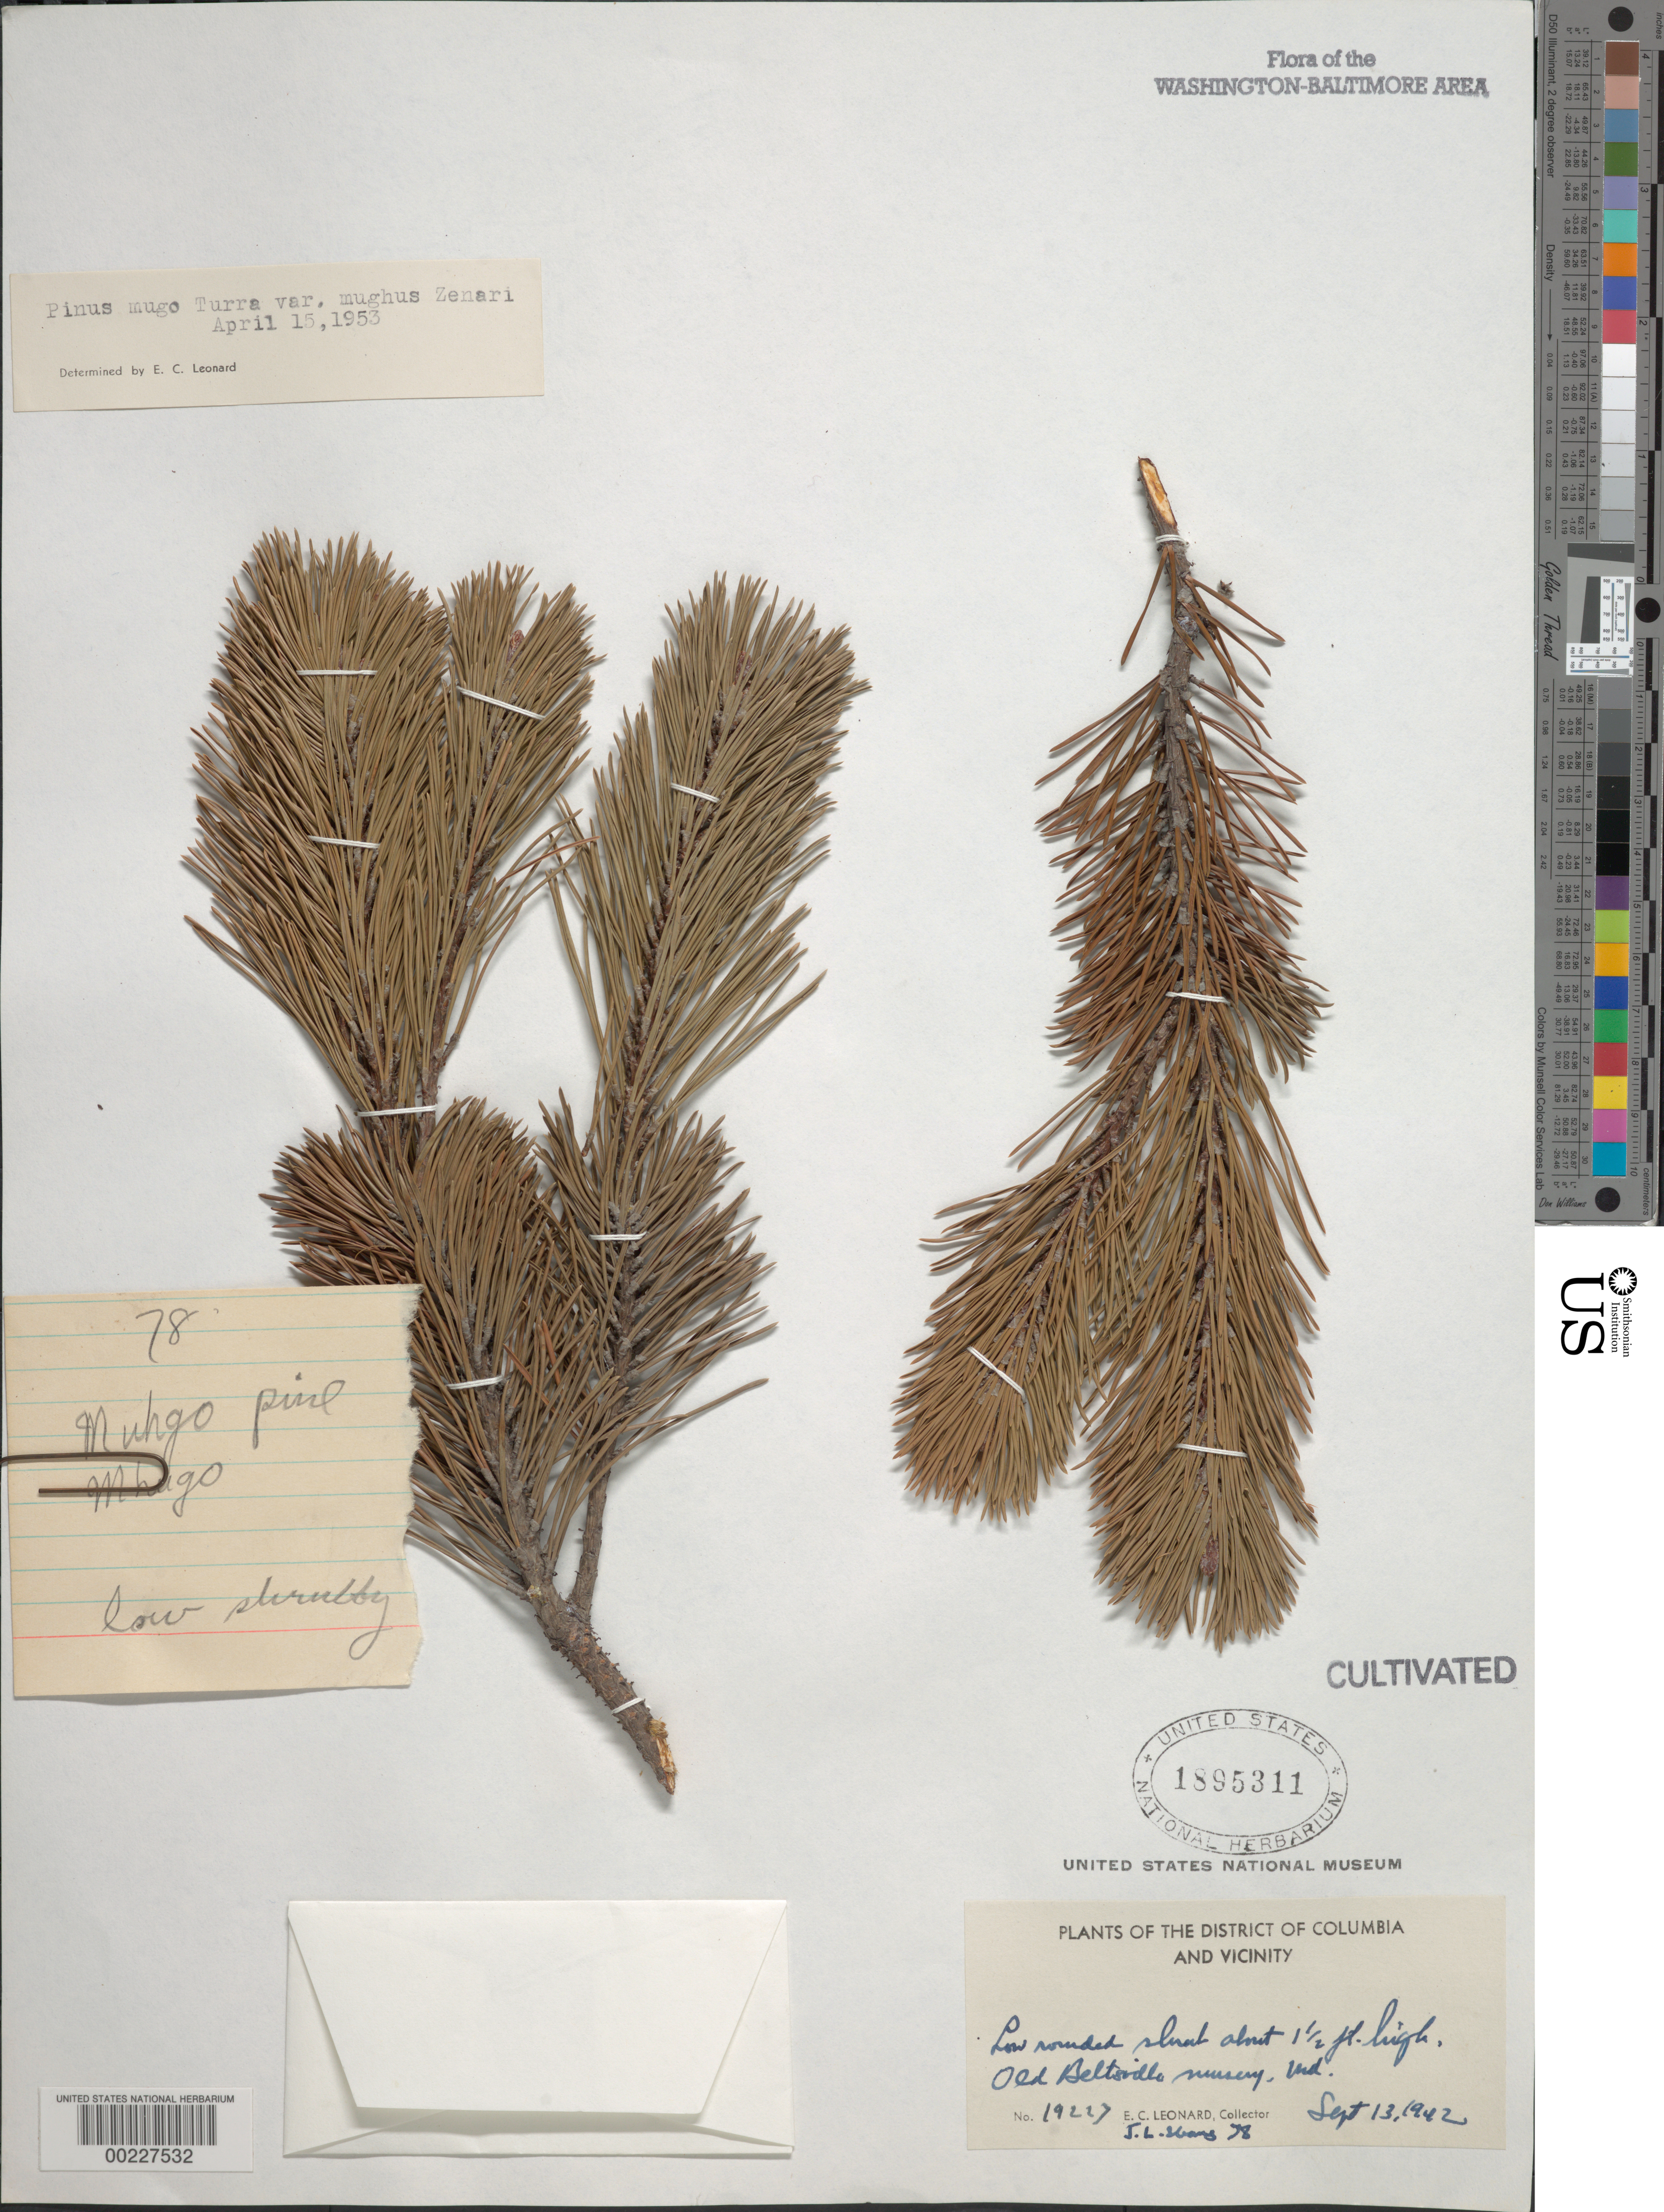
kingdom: Plantae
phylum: Tracheophyta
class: Pinopsida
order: Pinales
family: Pinaceae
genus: Pinus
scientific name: Pinus mugo var. mughus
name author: (Scop.) Zenari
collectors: E. C. Leonard & J. Sbang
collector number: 19227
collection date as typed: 13 Sep 1942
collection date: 1942-09-13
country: United States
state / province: Maryland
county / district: Prince George's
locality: In Old Beltsville Nursery grounds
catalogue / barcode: US 1895311